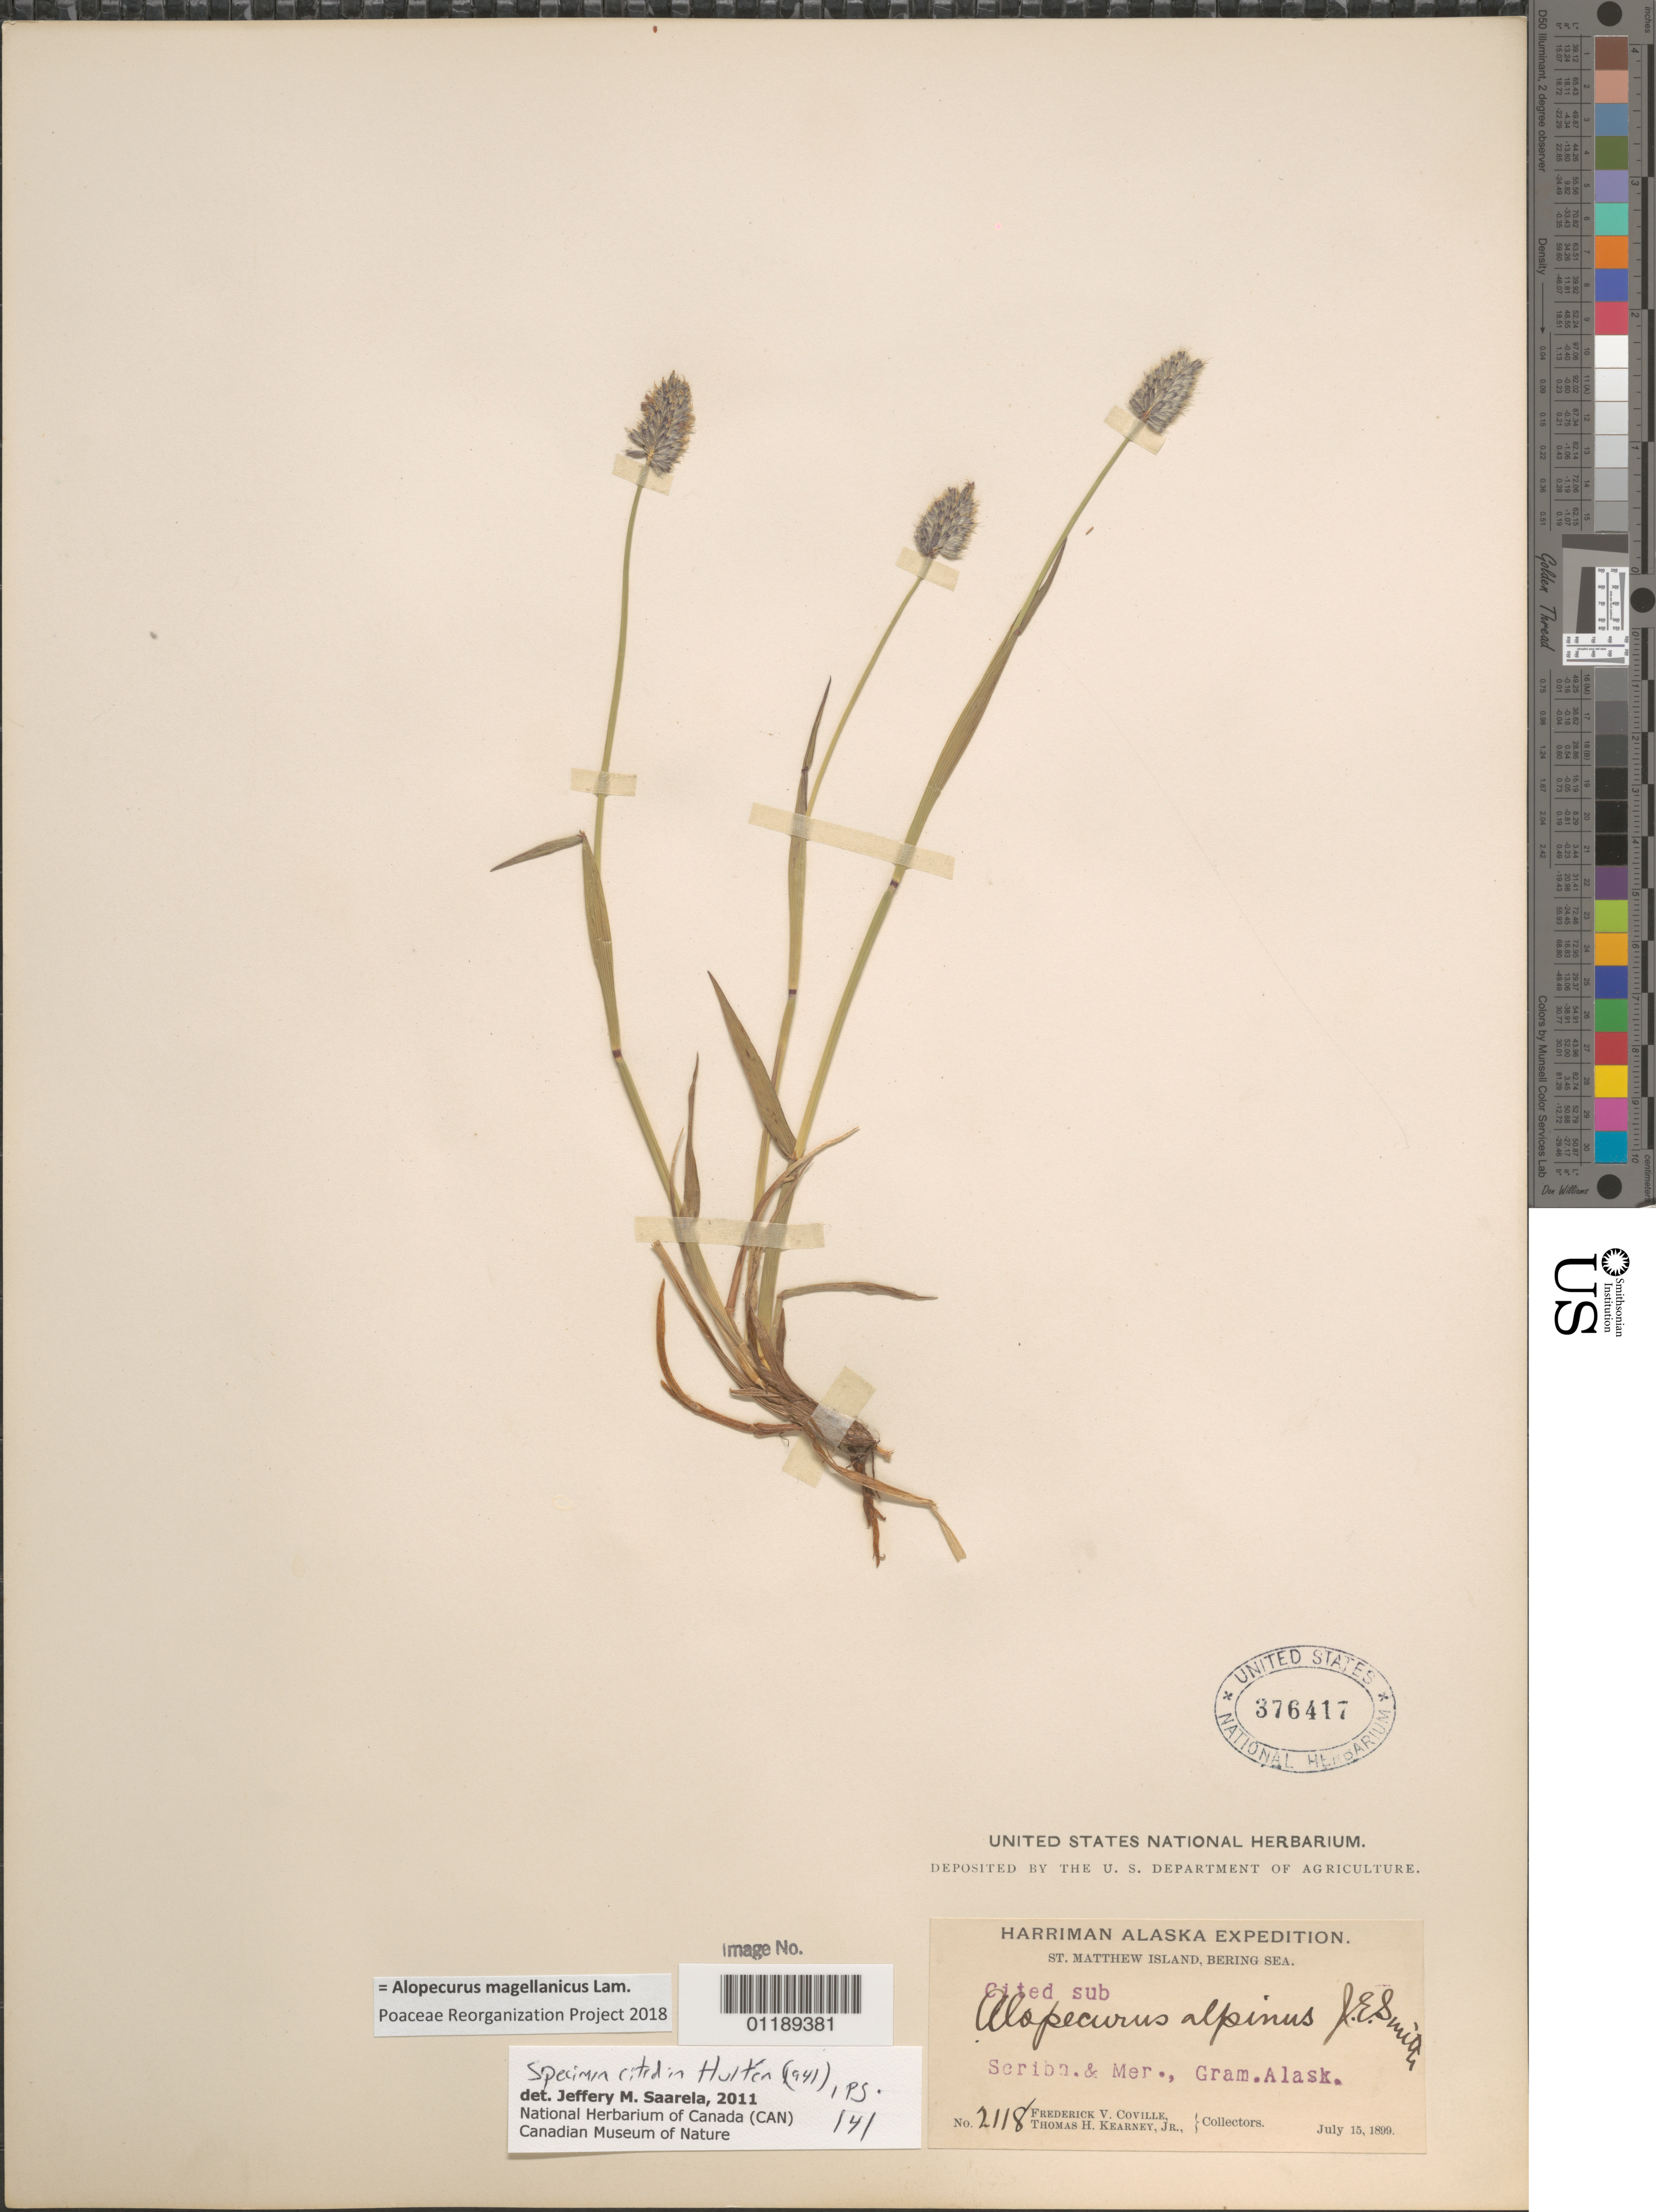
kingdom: Plantae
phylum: Tracheophyta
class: Liliopsida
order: Poales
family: Poaceae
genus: Alopecurus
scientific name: Alopecurus magellanicus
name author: Lam.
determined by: Poaceae Reorganization Project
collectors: F. V. Coville & T. H. Kearney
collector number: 2118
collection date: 1899-07-15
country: United States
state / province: Alaska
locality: St. Matthew Island, Bering Sea.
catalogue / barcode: US 376417